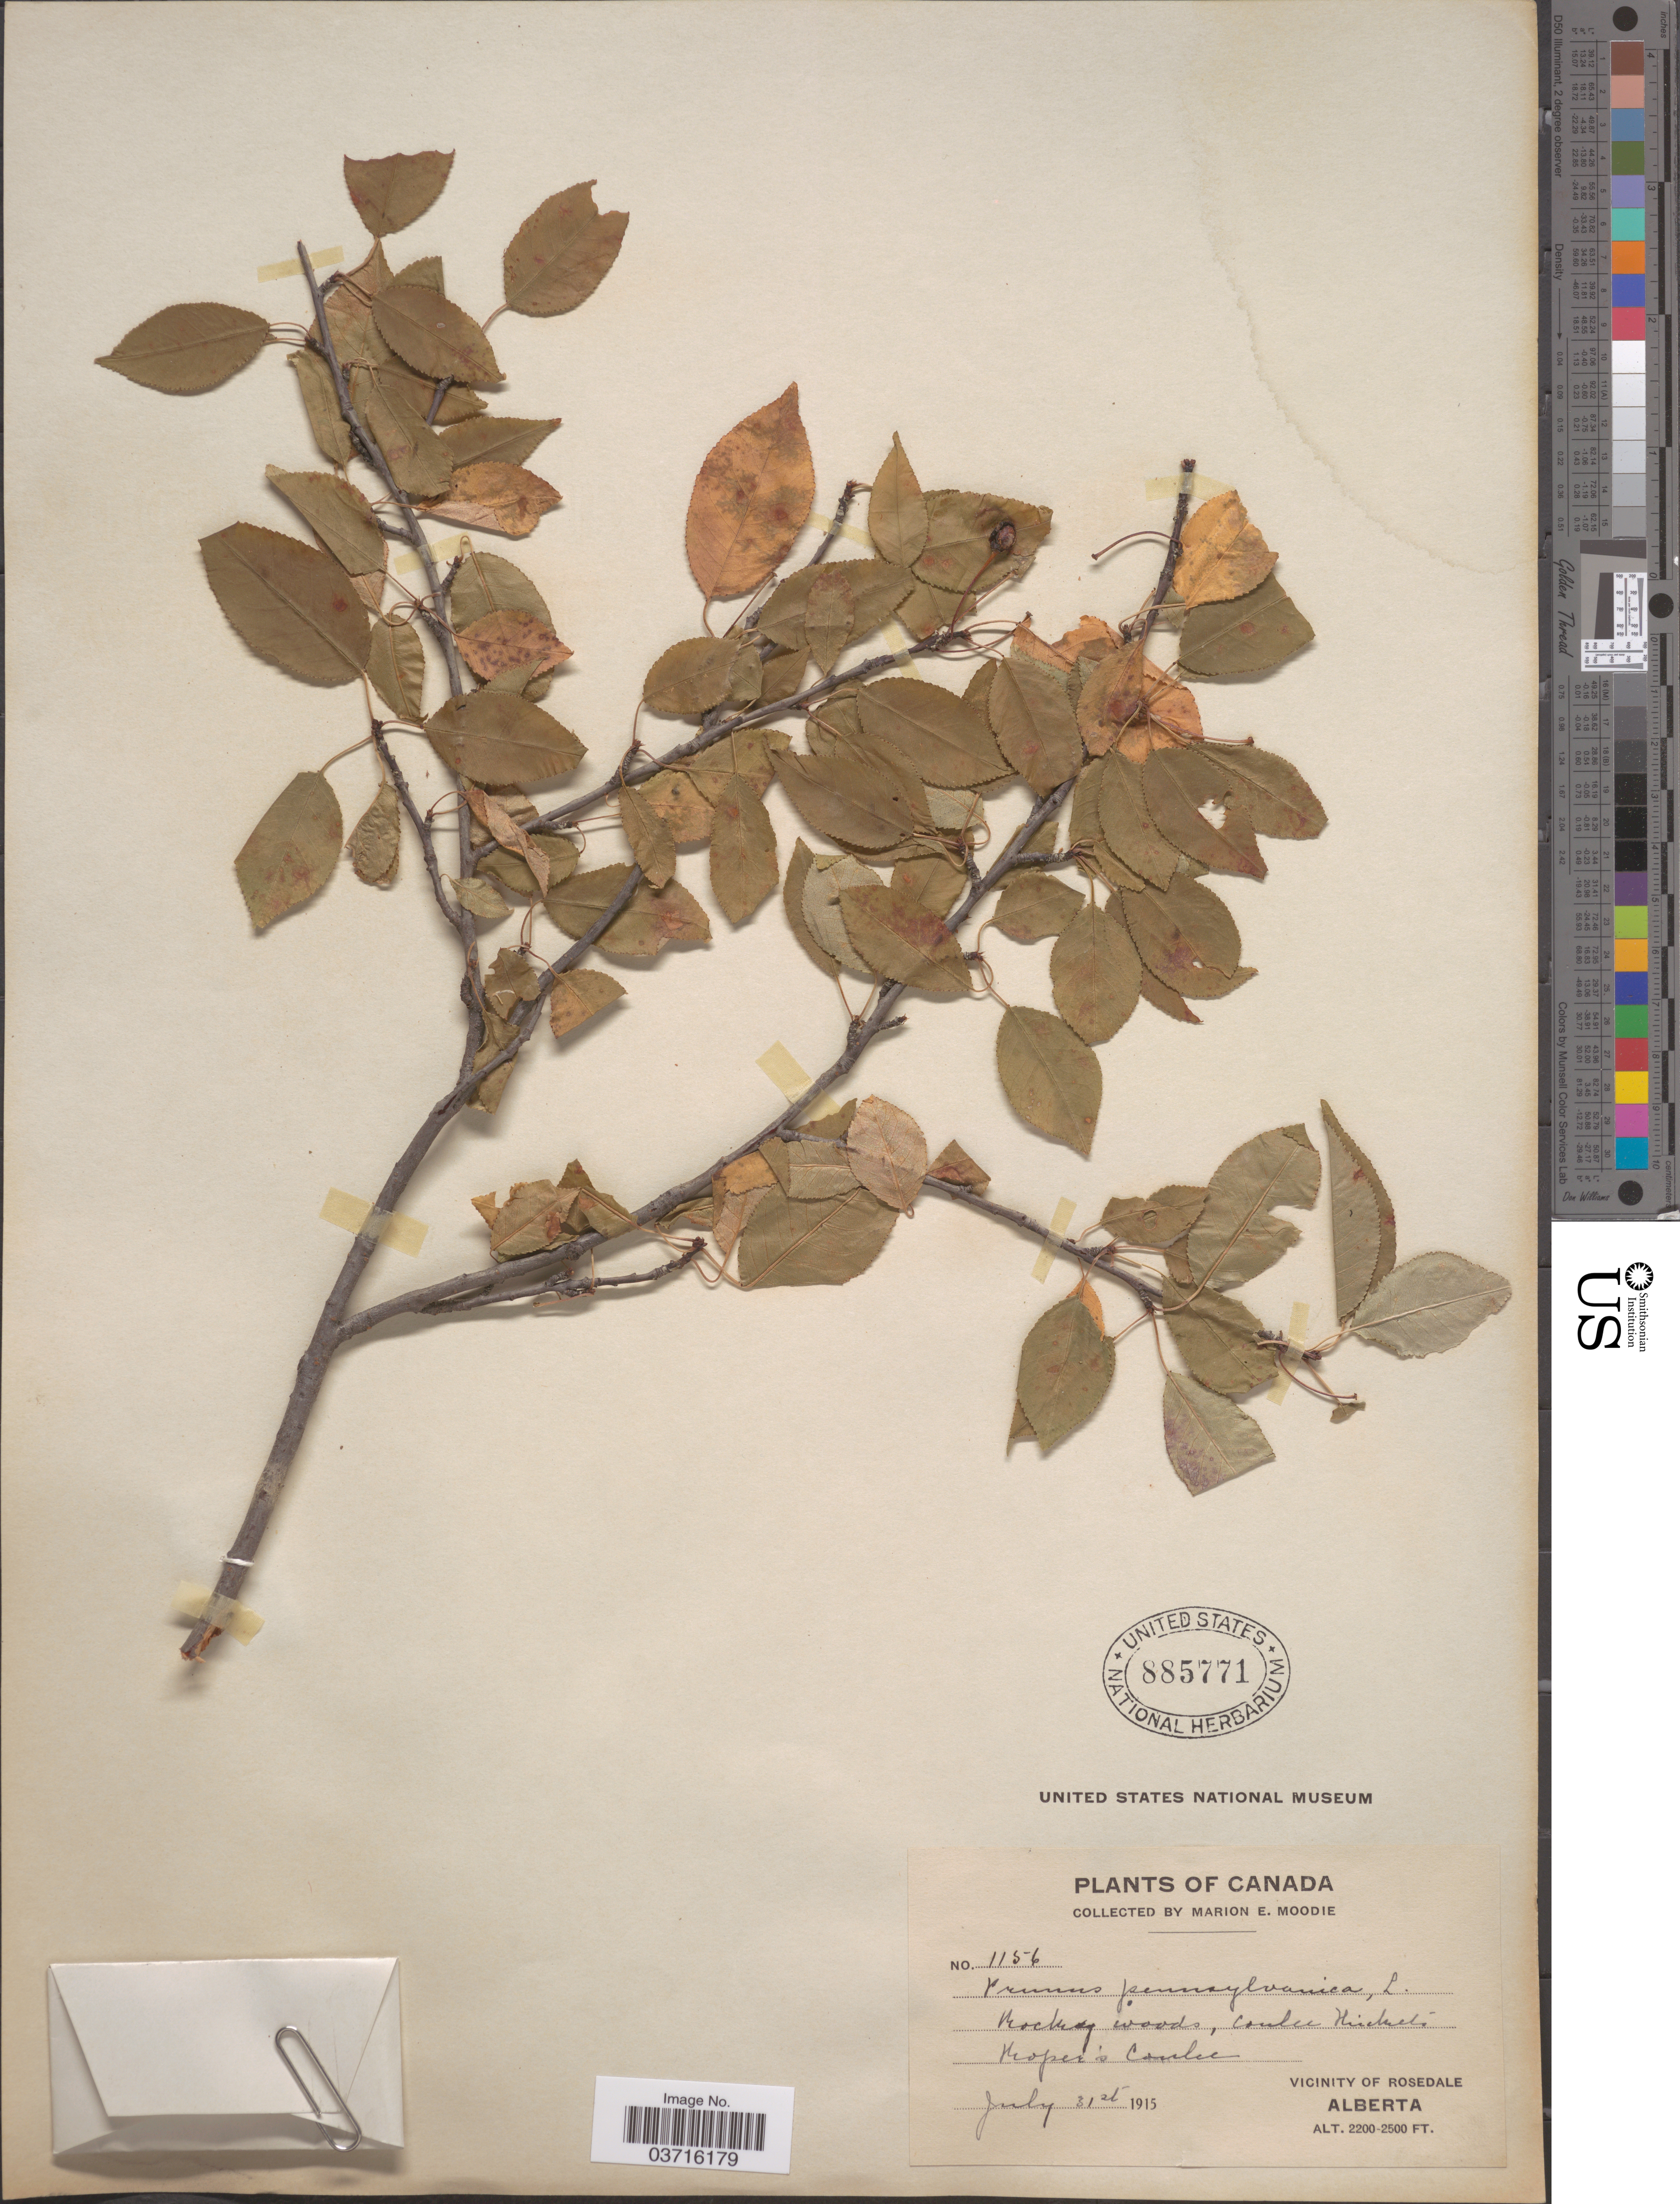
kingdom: Plantae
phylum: Tracheophyta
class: Magnoliopsida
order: Rosales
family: Rosaceae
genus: Prunus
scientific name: Prunus pensylvanica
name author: L. f.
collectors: M. E. Moodie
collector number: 1156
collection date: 1915-07-31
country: Canada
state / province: Alberta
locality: Rocky woods, Coulee thickets. Roper's Coulee. Vicinity of Rosedale.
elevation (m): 671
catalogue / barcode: US 885771